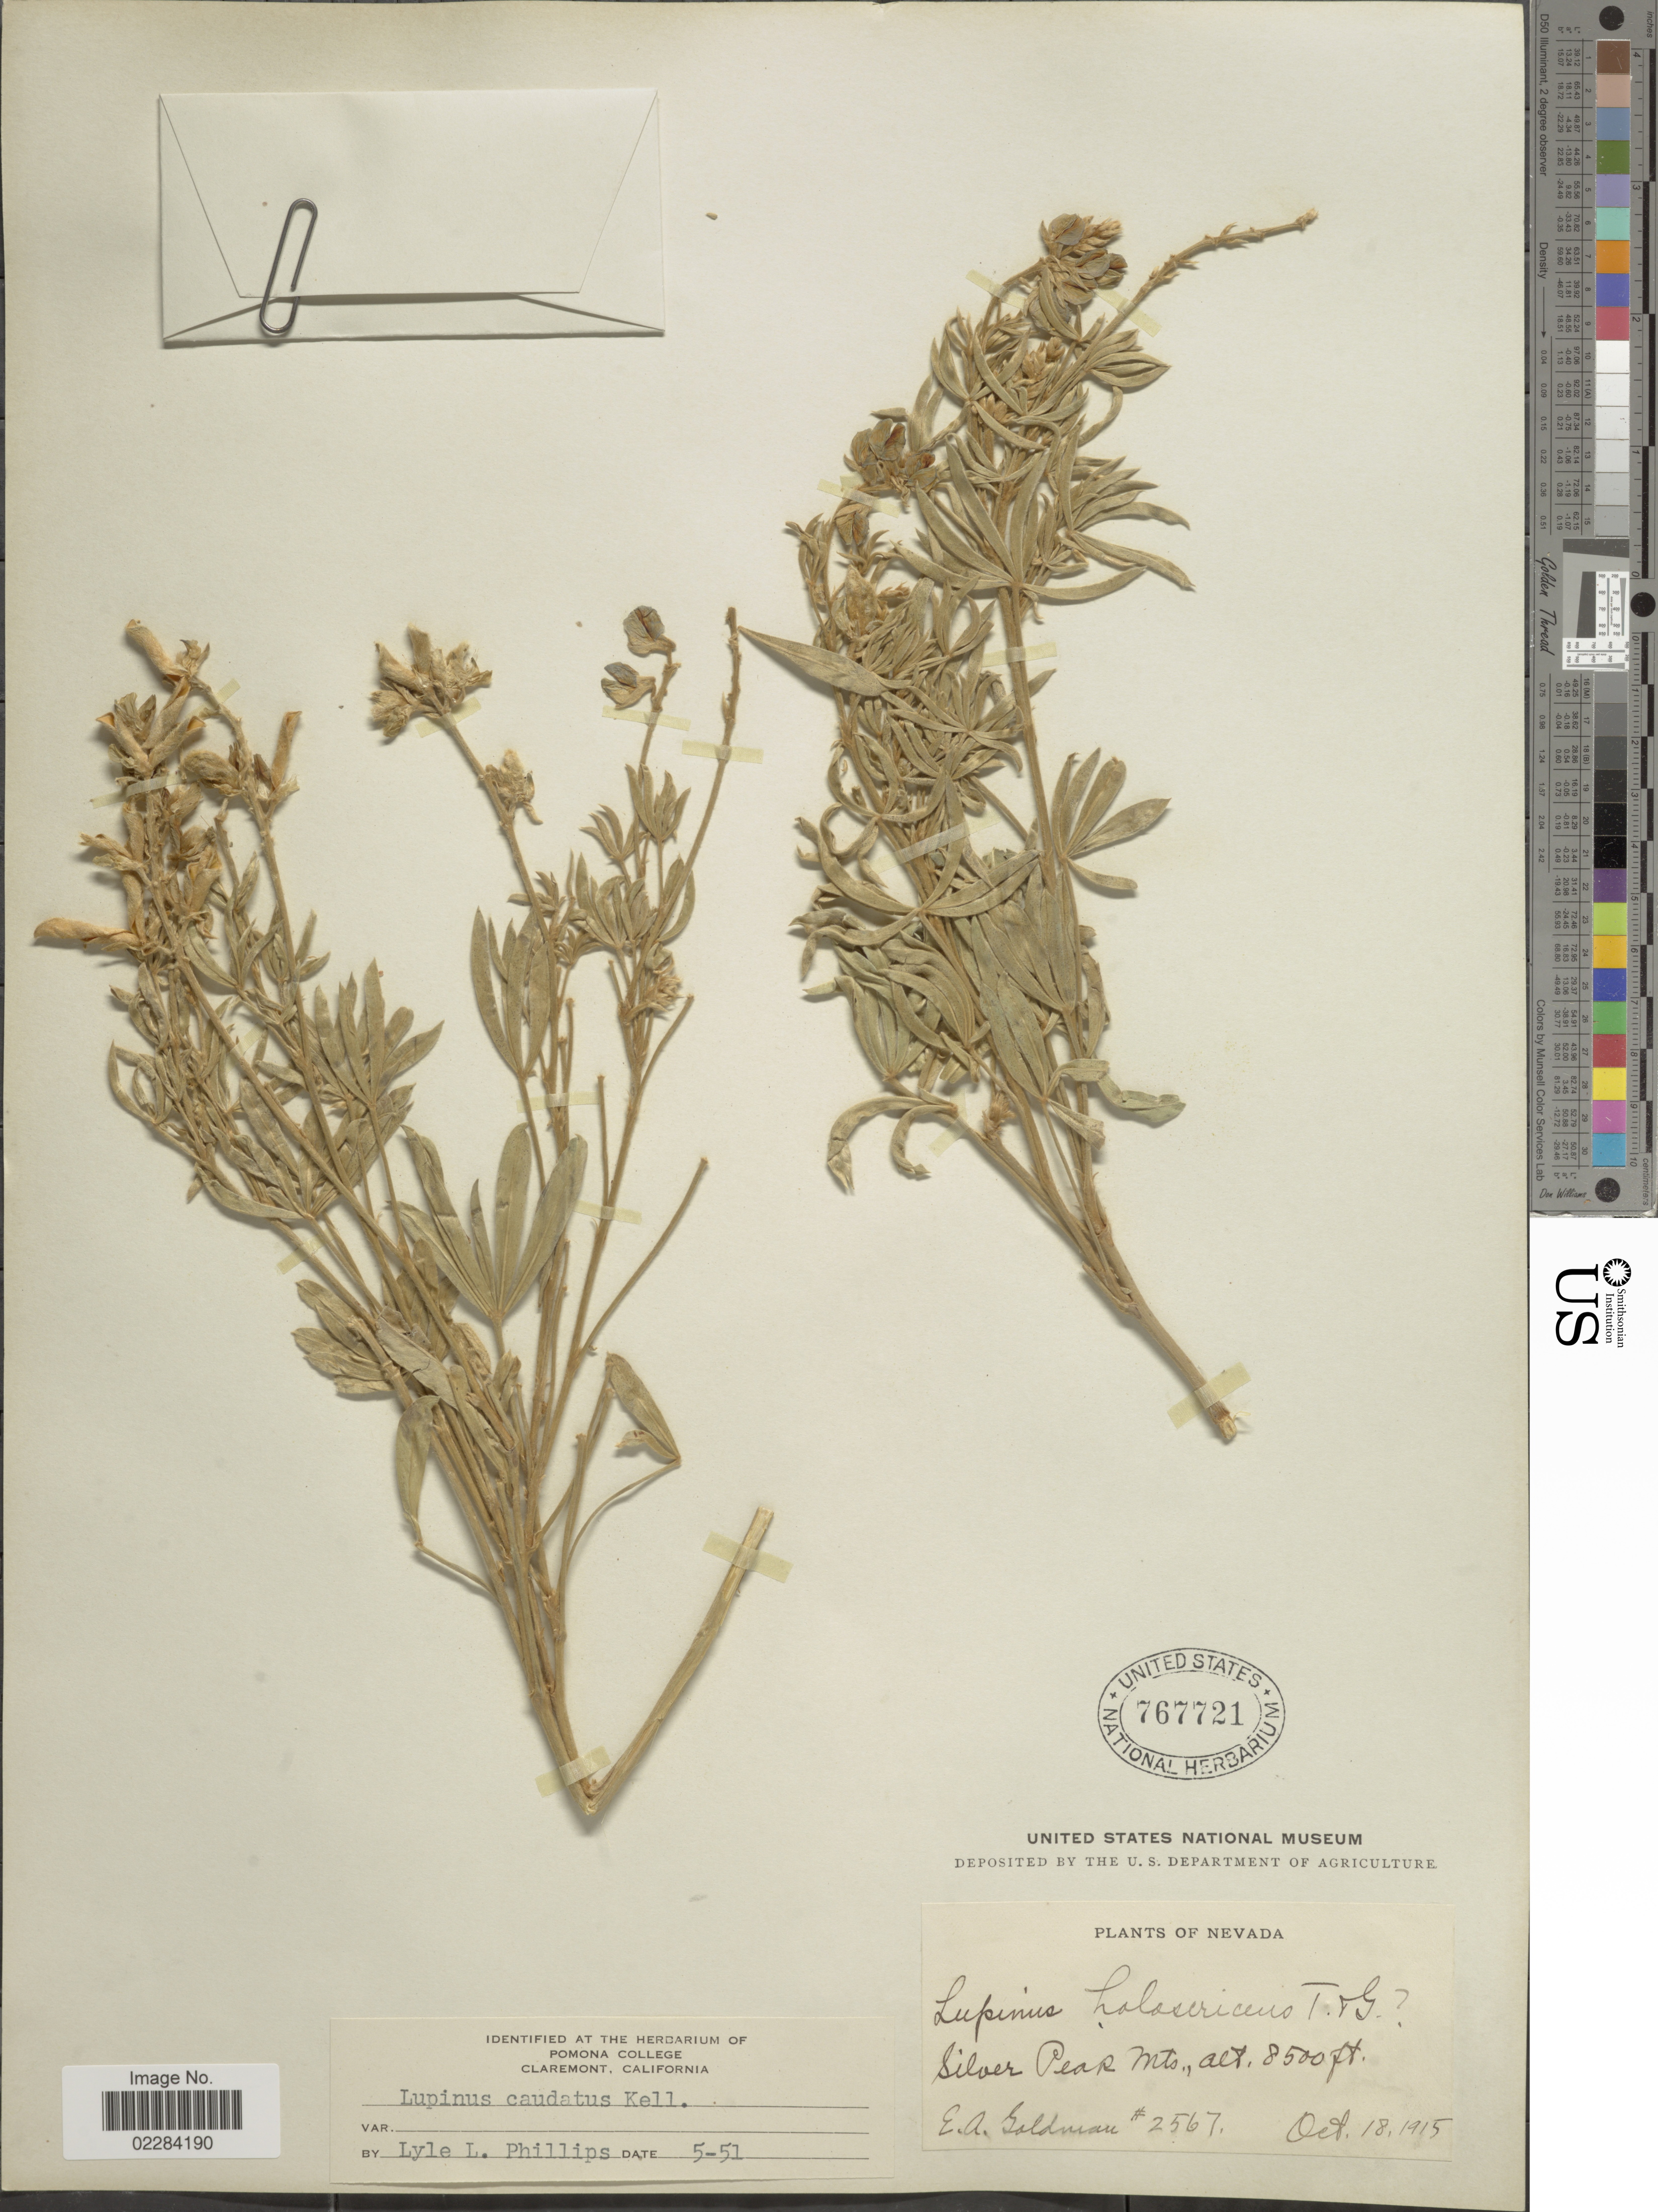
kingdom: Plantae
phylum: Tracheophyta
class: Magnoliopsida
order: Fabales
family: Fabaceae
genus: Lupinus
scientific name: Lupinus caudatus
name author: Kellogg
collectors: E. A. Goldman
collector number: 2567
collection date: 1915-10-18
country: United States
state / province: Nevada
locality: Silver Pear Mts.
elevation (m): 2591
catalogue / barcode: US 767721